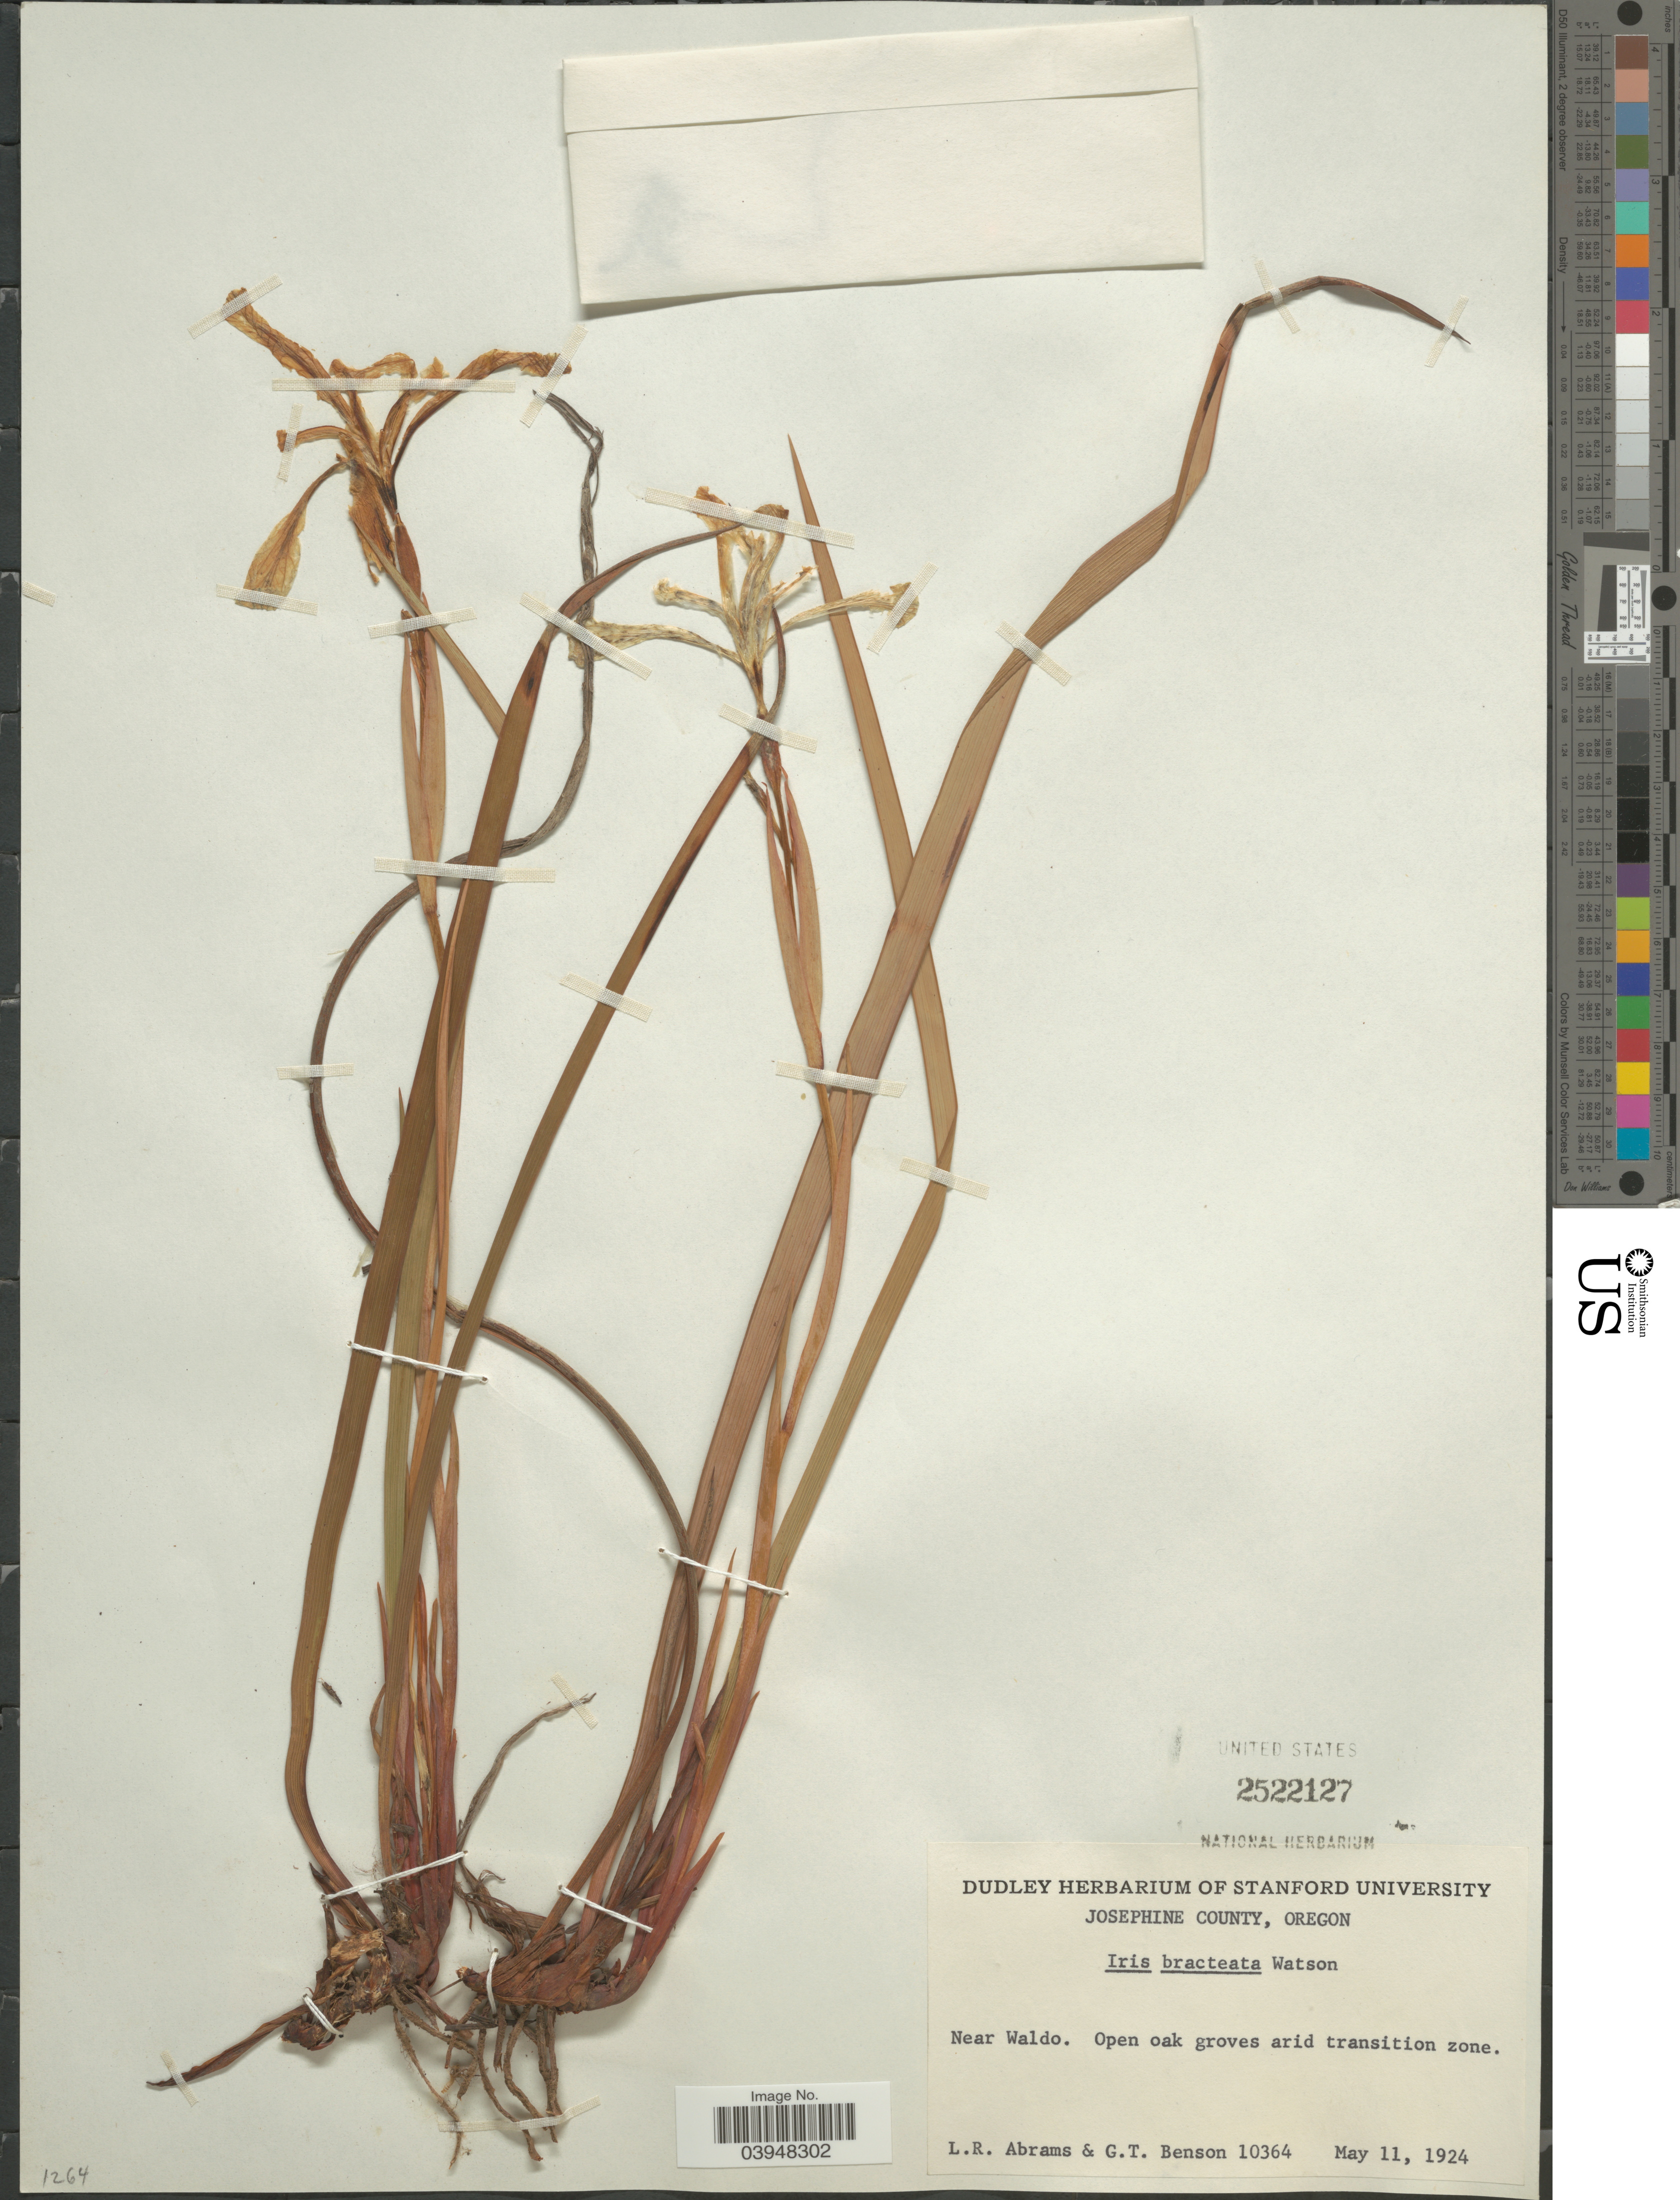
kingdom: Plantae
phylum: Tracheophyta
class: Liliopsida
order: Asparagales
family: Iridaceae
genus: Iris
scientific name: Iris bracteata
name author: S. Watson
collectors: L. Abrams & G. Benson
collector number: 10364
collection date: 1924-05-11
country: United States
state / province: Oregon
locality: Josephine County. Near Waldo.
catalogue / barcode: US 2522127